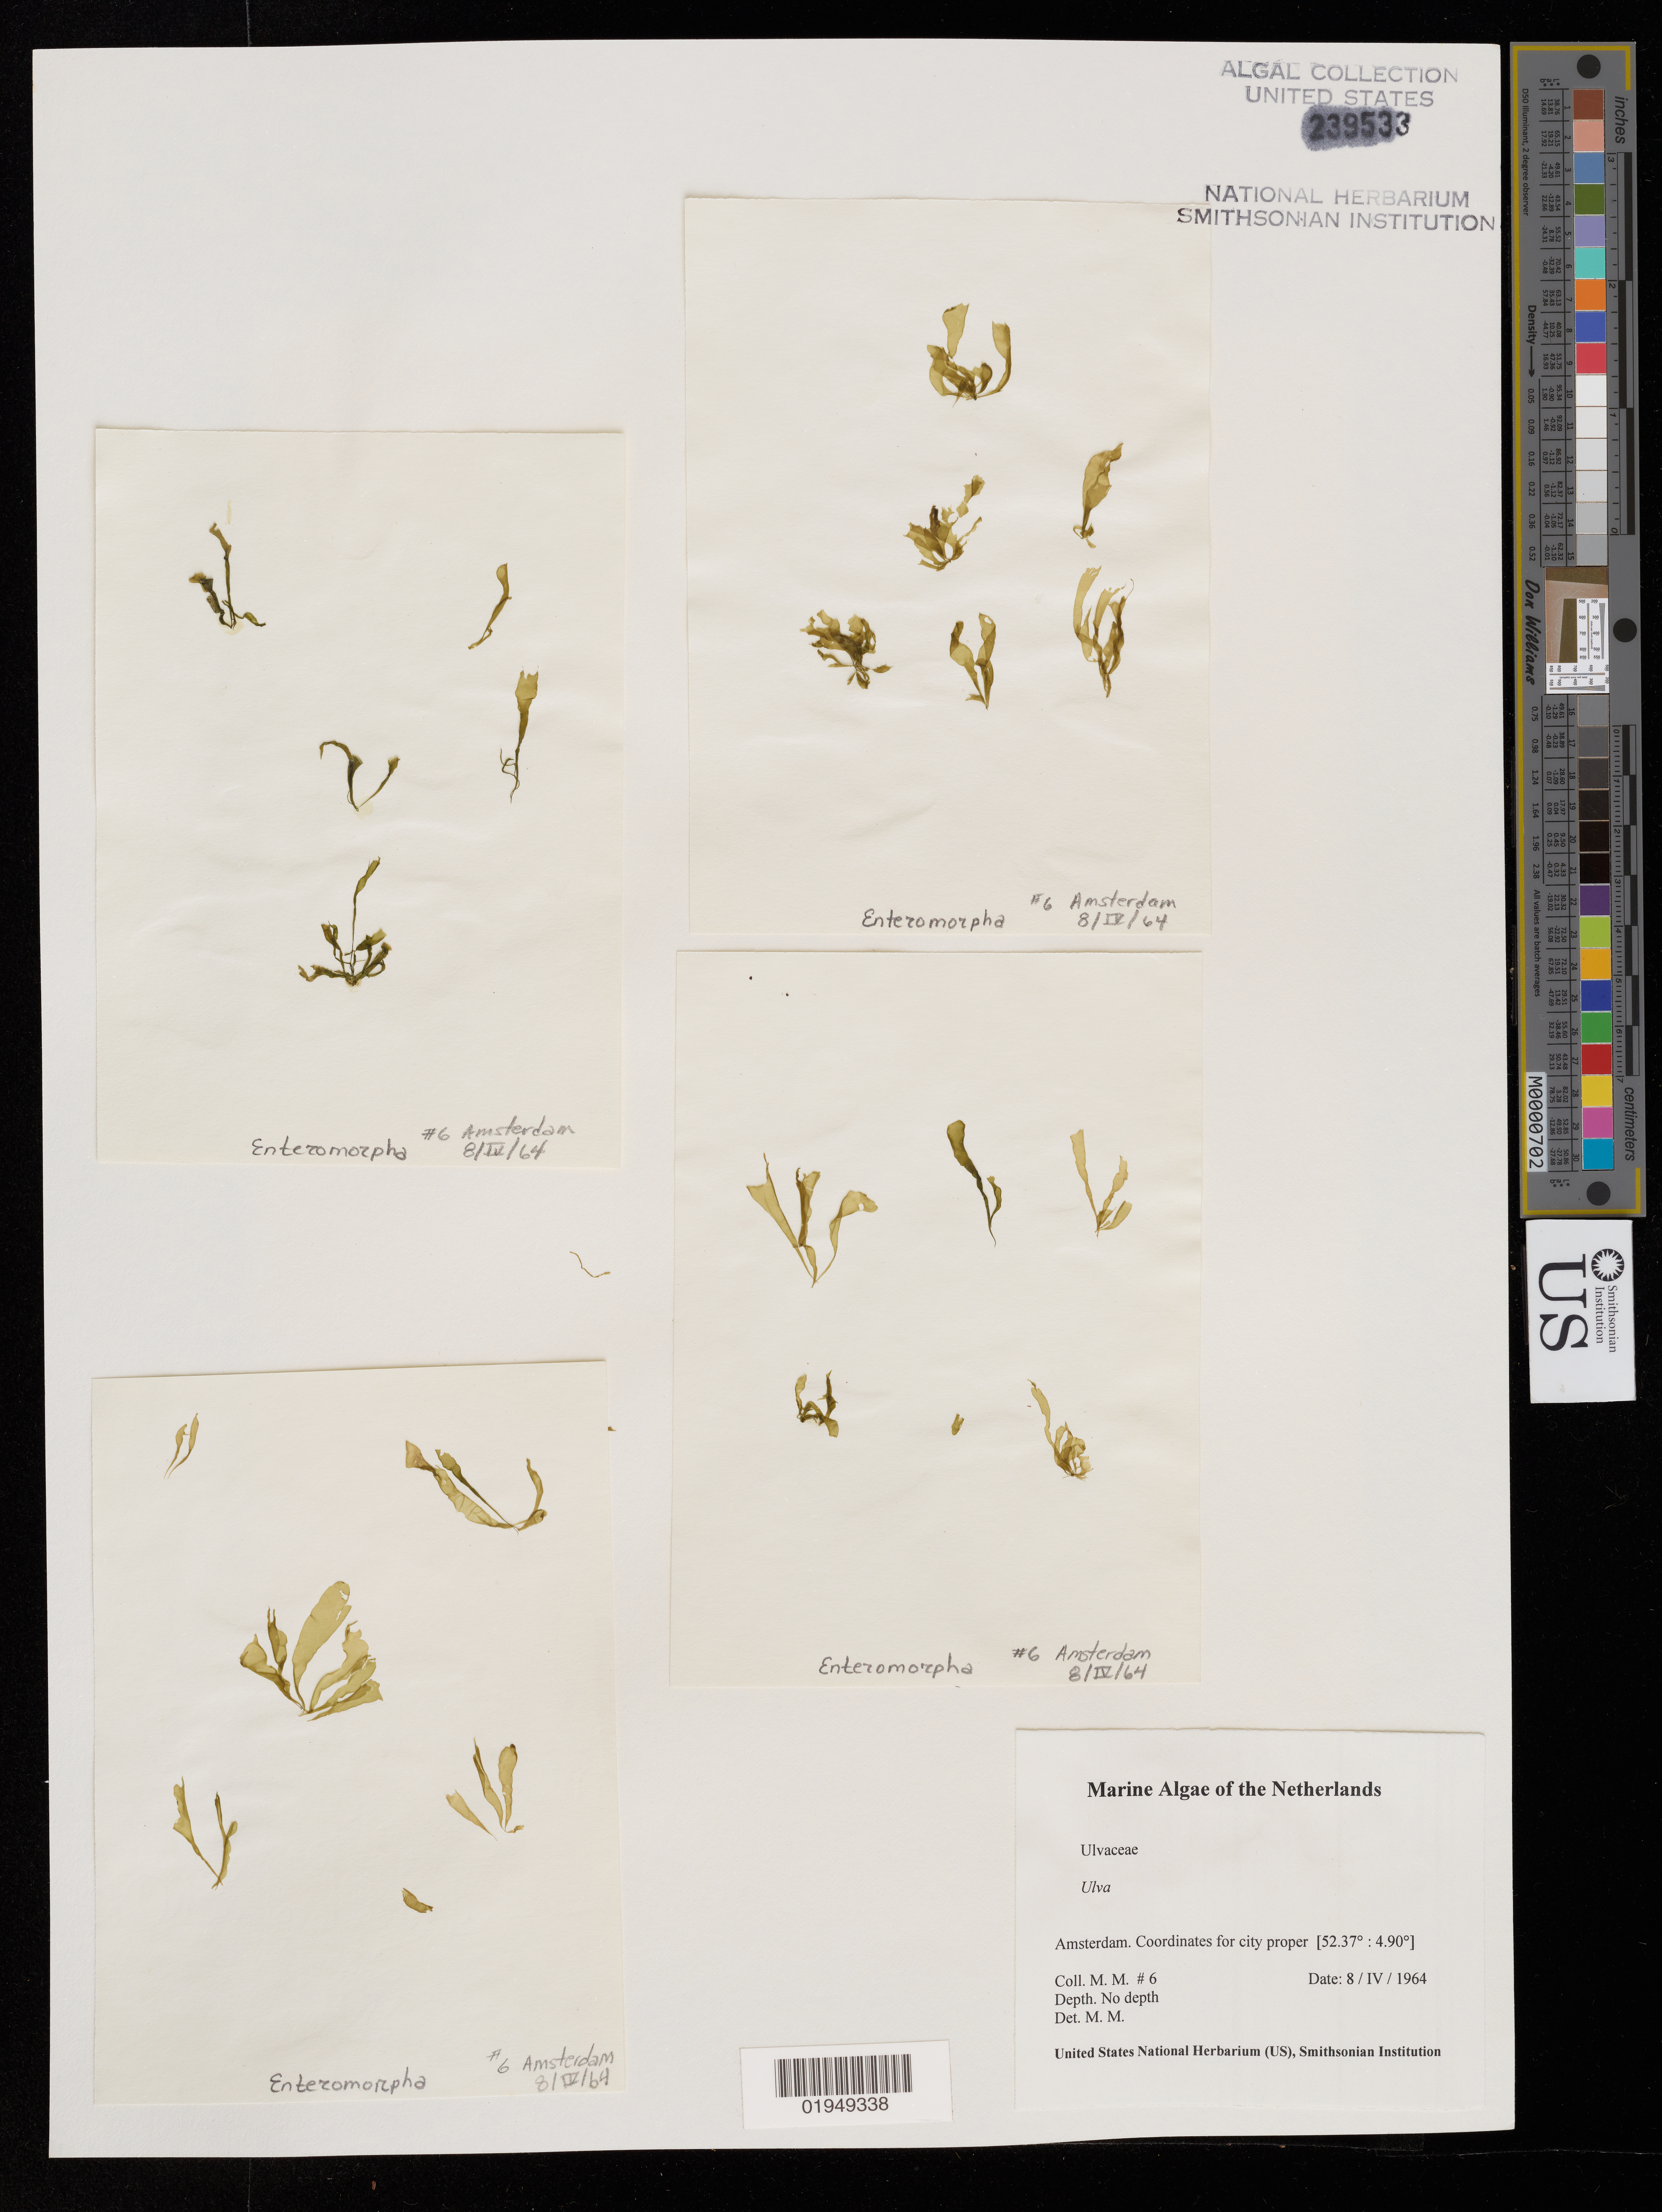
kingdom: Plantae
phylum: Chlorophyta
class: Ulvophyceae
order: Ulvales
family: Ulvaceae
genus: Ulva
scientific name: Ulva sp.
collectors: M. M.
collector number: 6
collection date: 1964-04-08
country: Netherlands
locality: Amsterdam. Coordinates for city proper [52.37° : 4.90°]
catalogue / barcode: US 239533